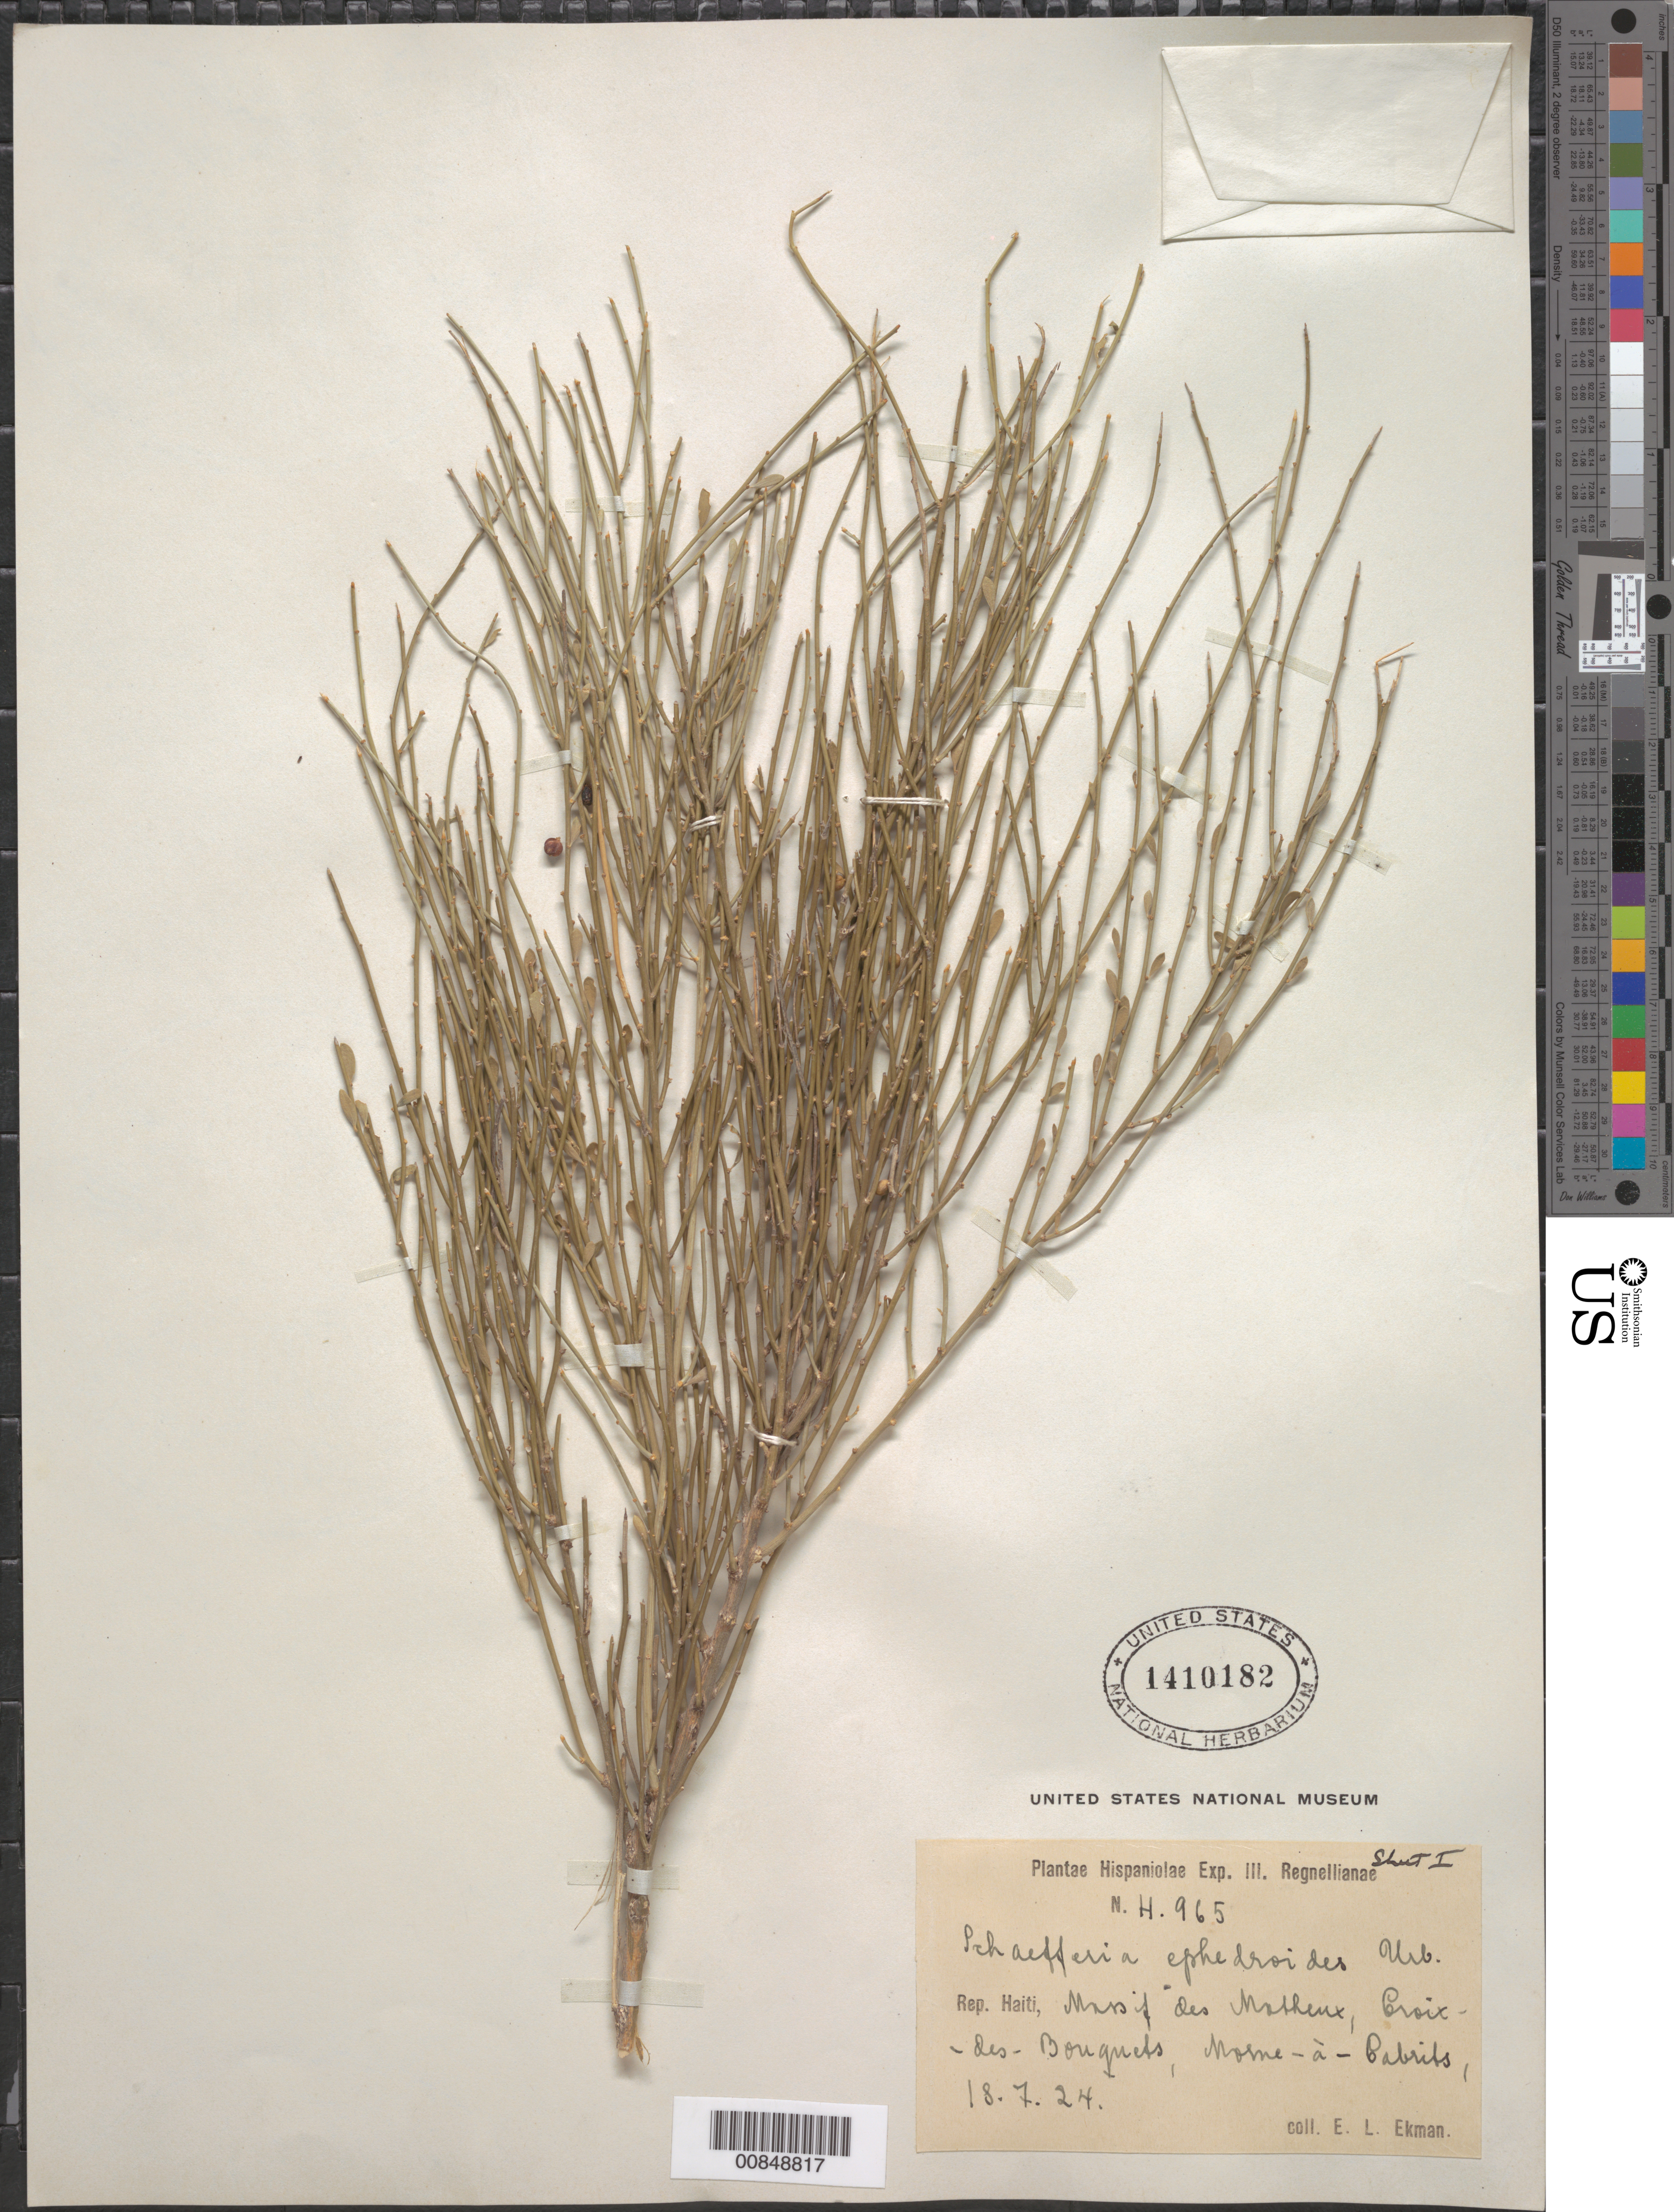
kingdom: Plantae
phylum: Tracheophyta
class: Magnoliopsida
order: Celastrales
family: Celastraceae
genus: Schaefferia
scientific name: Schaefferia ephedroides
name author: Urb.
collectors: E. L. Ekman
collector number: H 965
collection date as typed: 18 Jul 1924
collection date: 1924-07-18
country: Haiti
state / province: Ouest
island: Hispaniola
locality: Massif des Matheux, Croix-des-Bouquets, Morne-à-Cabrits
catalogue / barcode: US 1410182